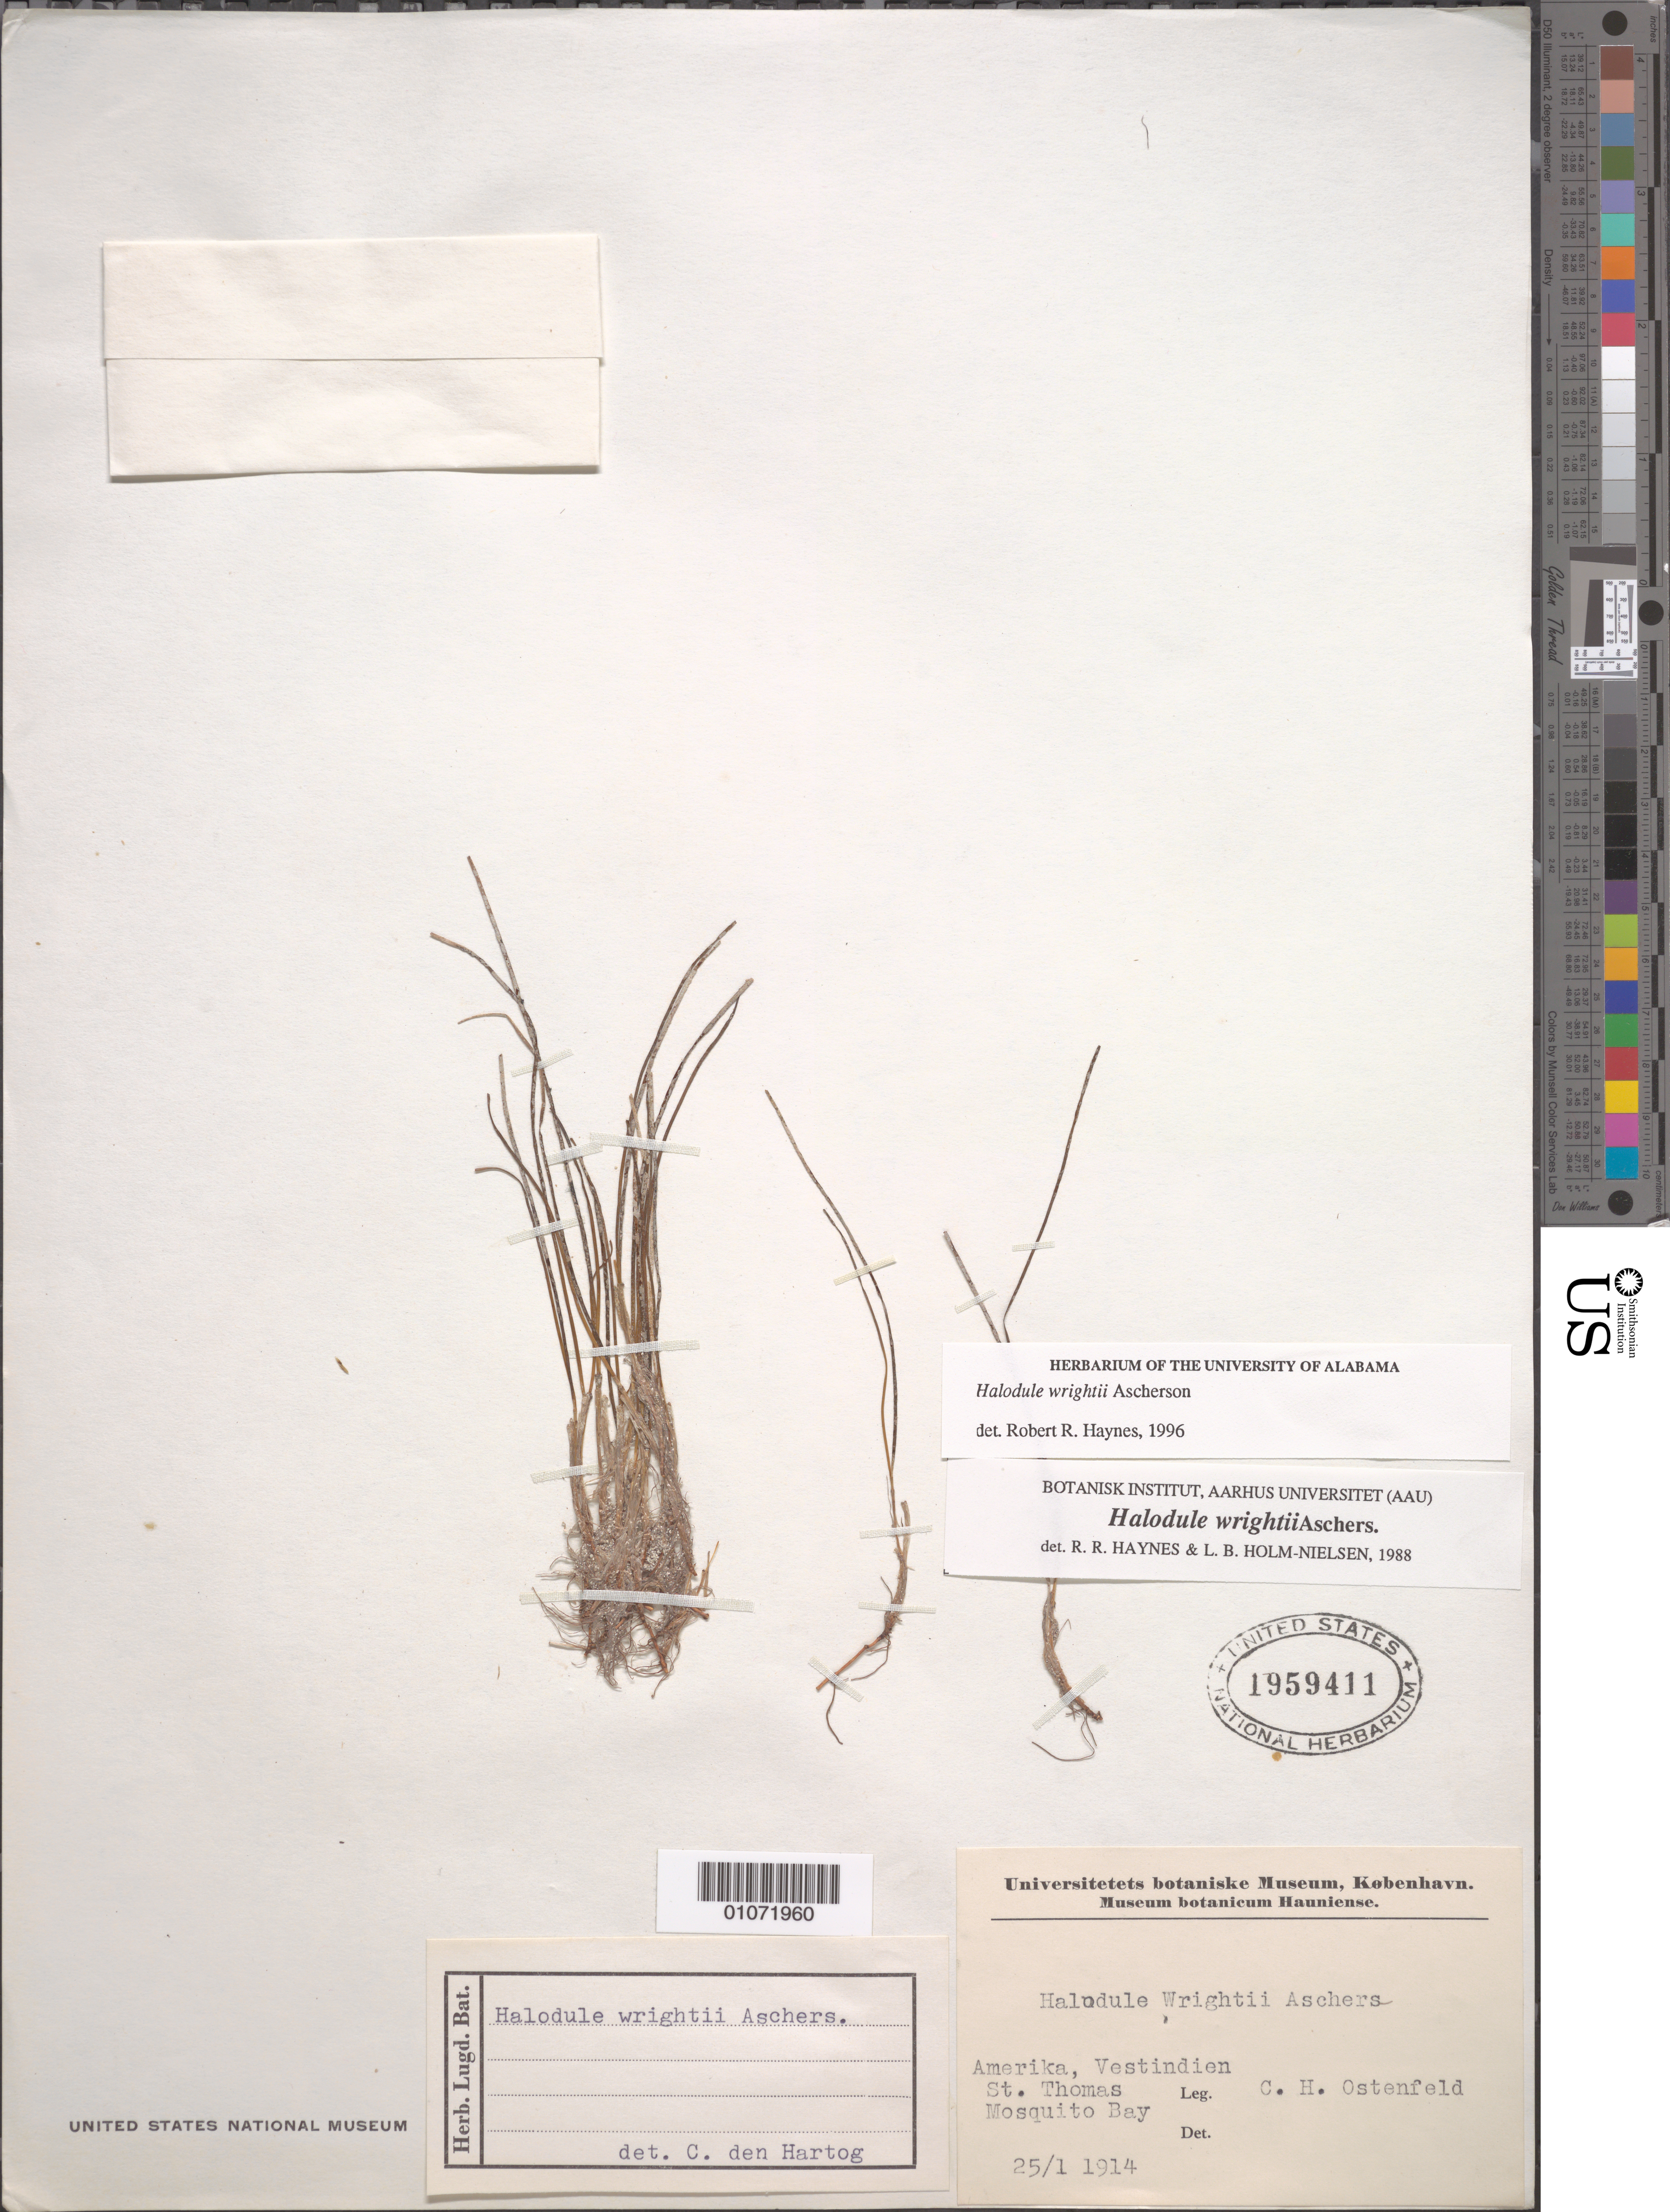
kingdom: Plantae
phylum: Tracheophyta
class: Liliopsida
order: Alismatales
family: Cymodoceaceae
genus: Halodule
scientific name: Halodule wrightii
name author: Asch.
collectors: C. Ostenfeld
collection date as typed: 25 Jan 1914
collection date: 1914-01-25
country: U.S. Virgin Islands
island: St. Thomas I.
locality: Amerika, Vestindien Mosquito Bay.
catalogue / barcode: US 1959411